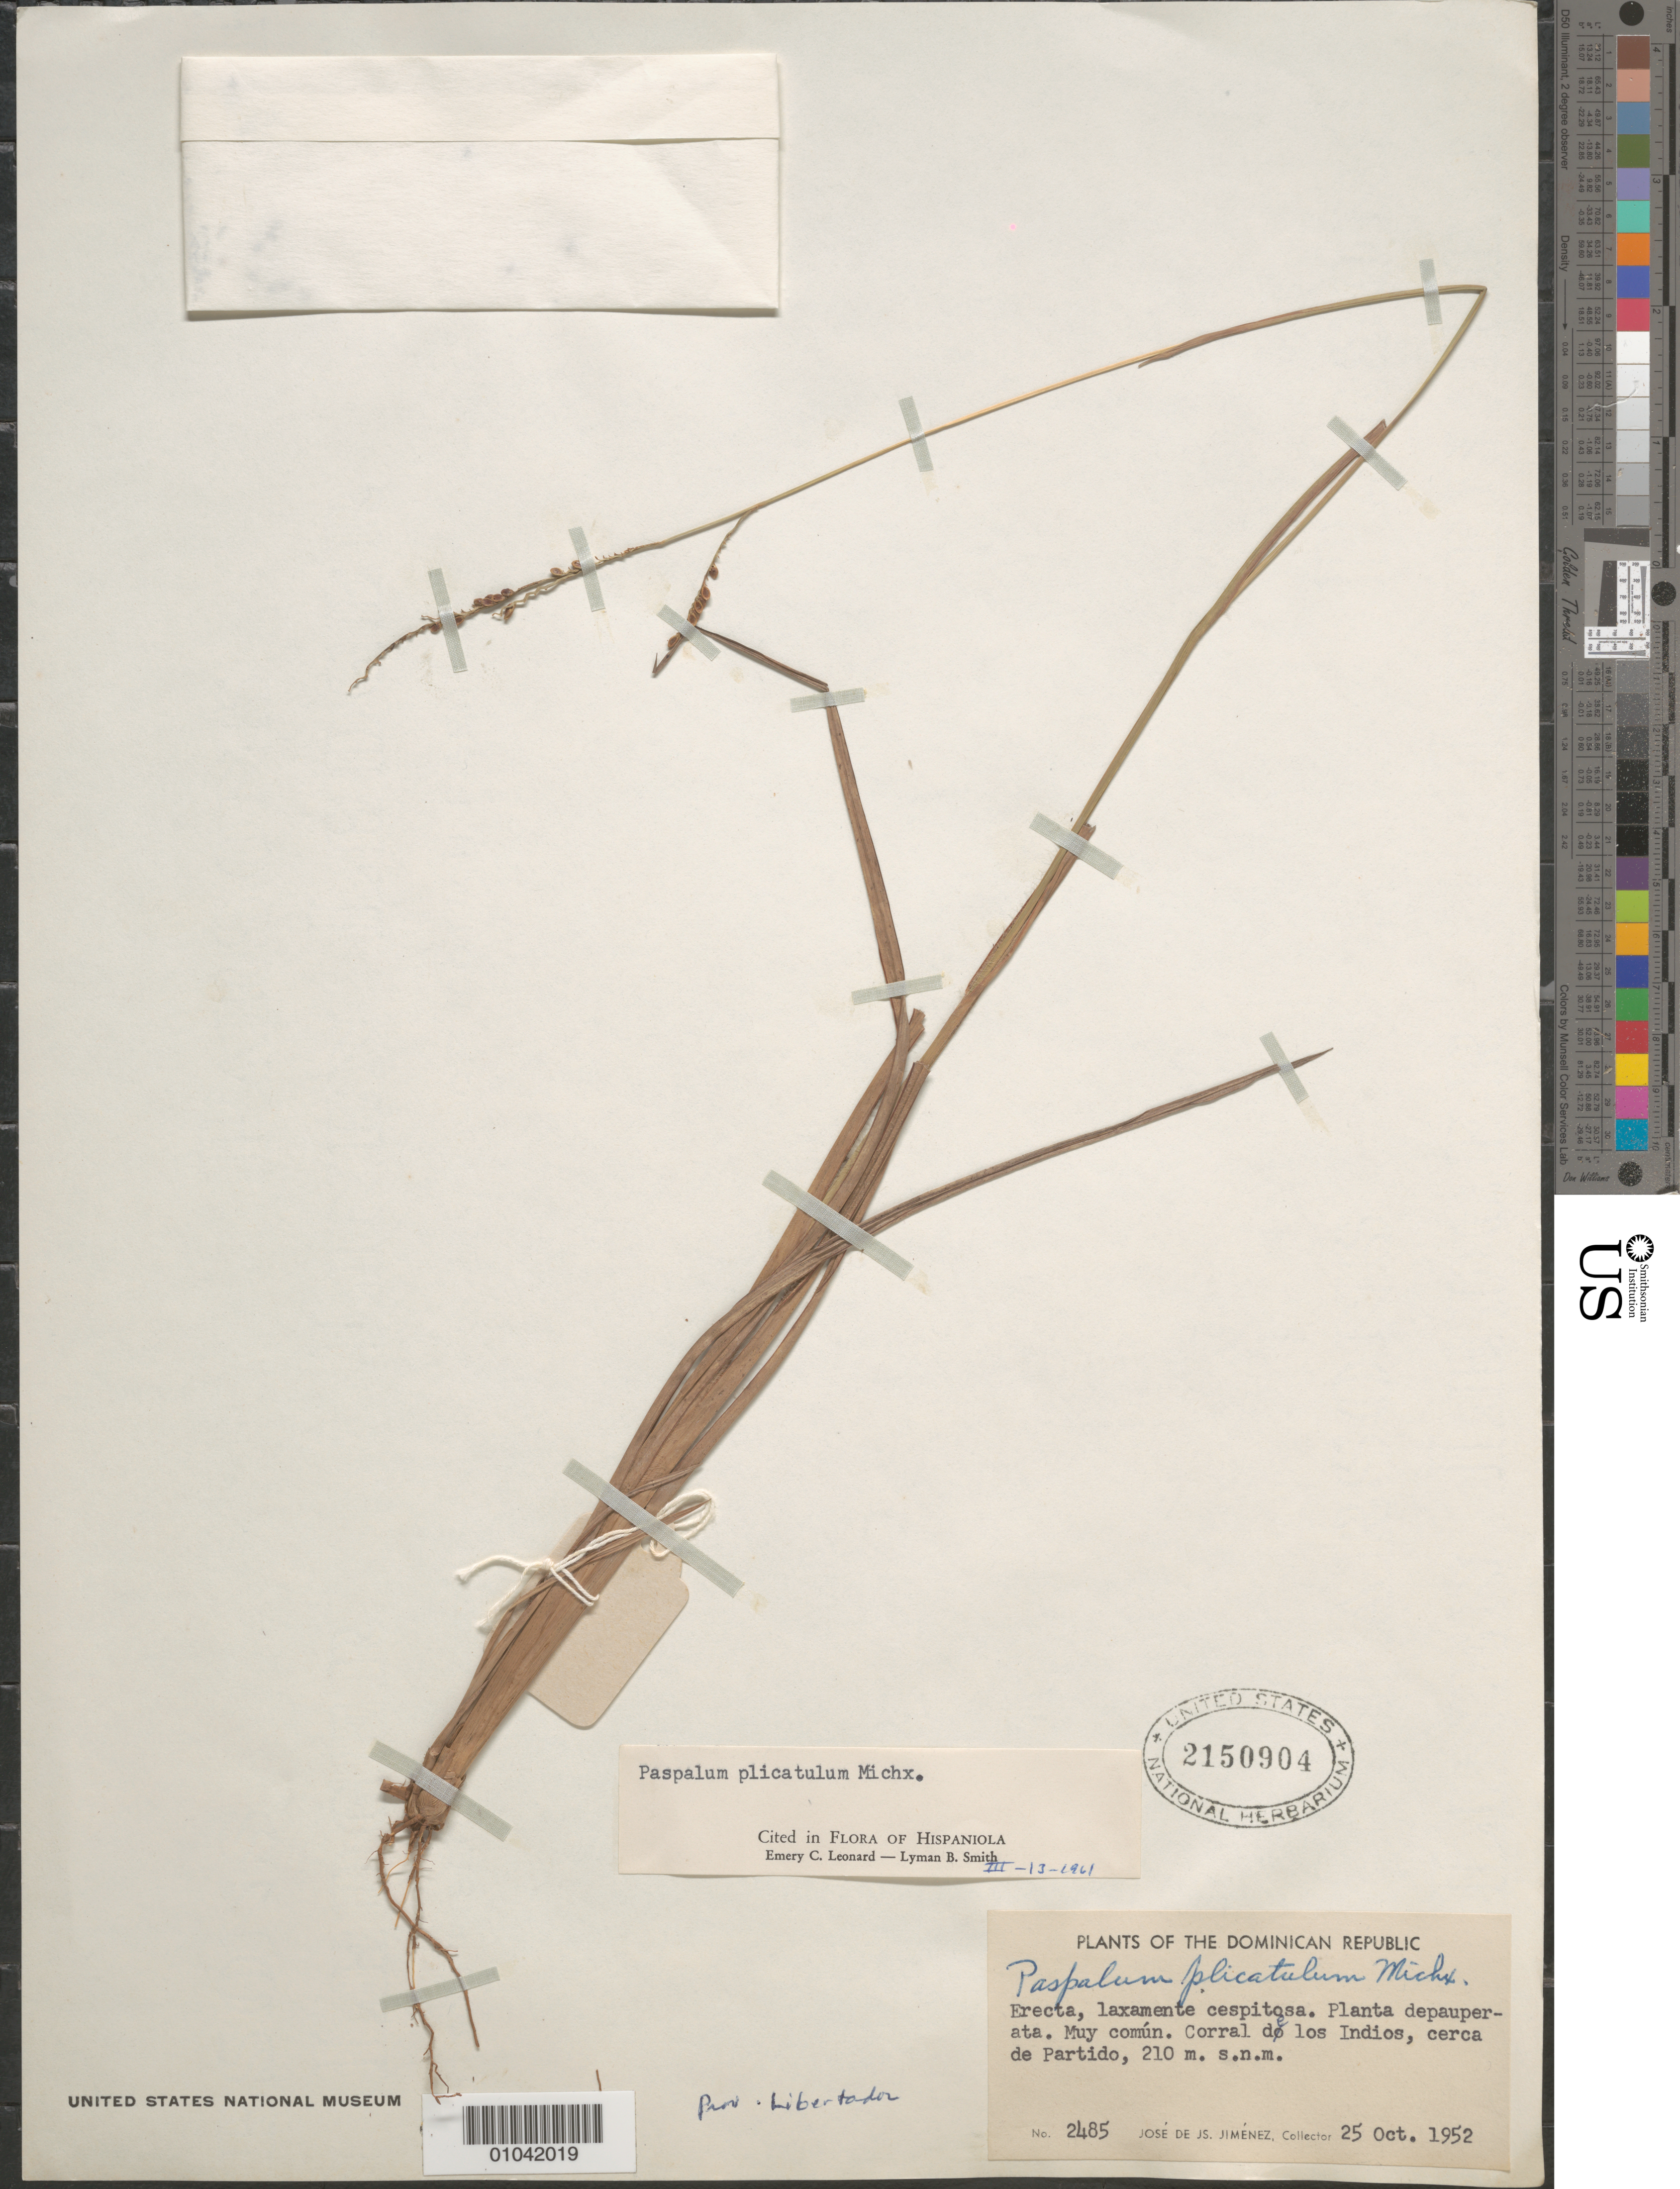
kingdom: Plantae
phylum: Tracheophyta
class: Liliopsida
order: Poales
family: Poaceae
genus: Paspalum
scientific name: Paspalum plicatulum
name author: Michx.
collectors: J. J. Jiménez Almonte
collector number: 2485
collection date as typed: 25 Oct 1952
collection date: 1952-10-25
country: Dominican Republic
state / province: San Juan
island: Hispaniola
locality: Corral de los Indios, cerca de Partido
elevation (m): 210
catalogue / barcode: US 2150904